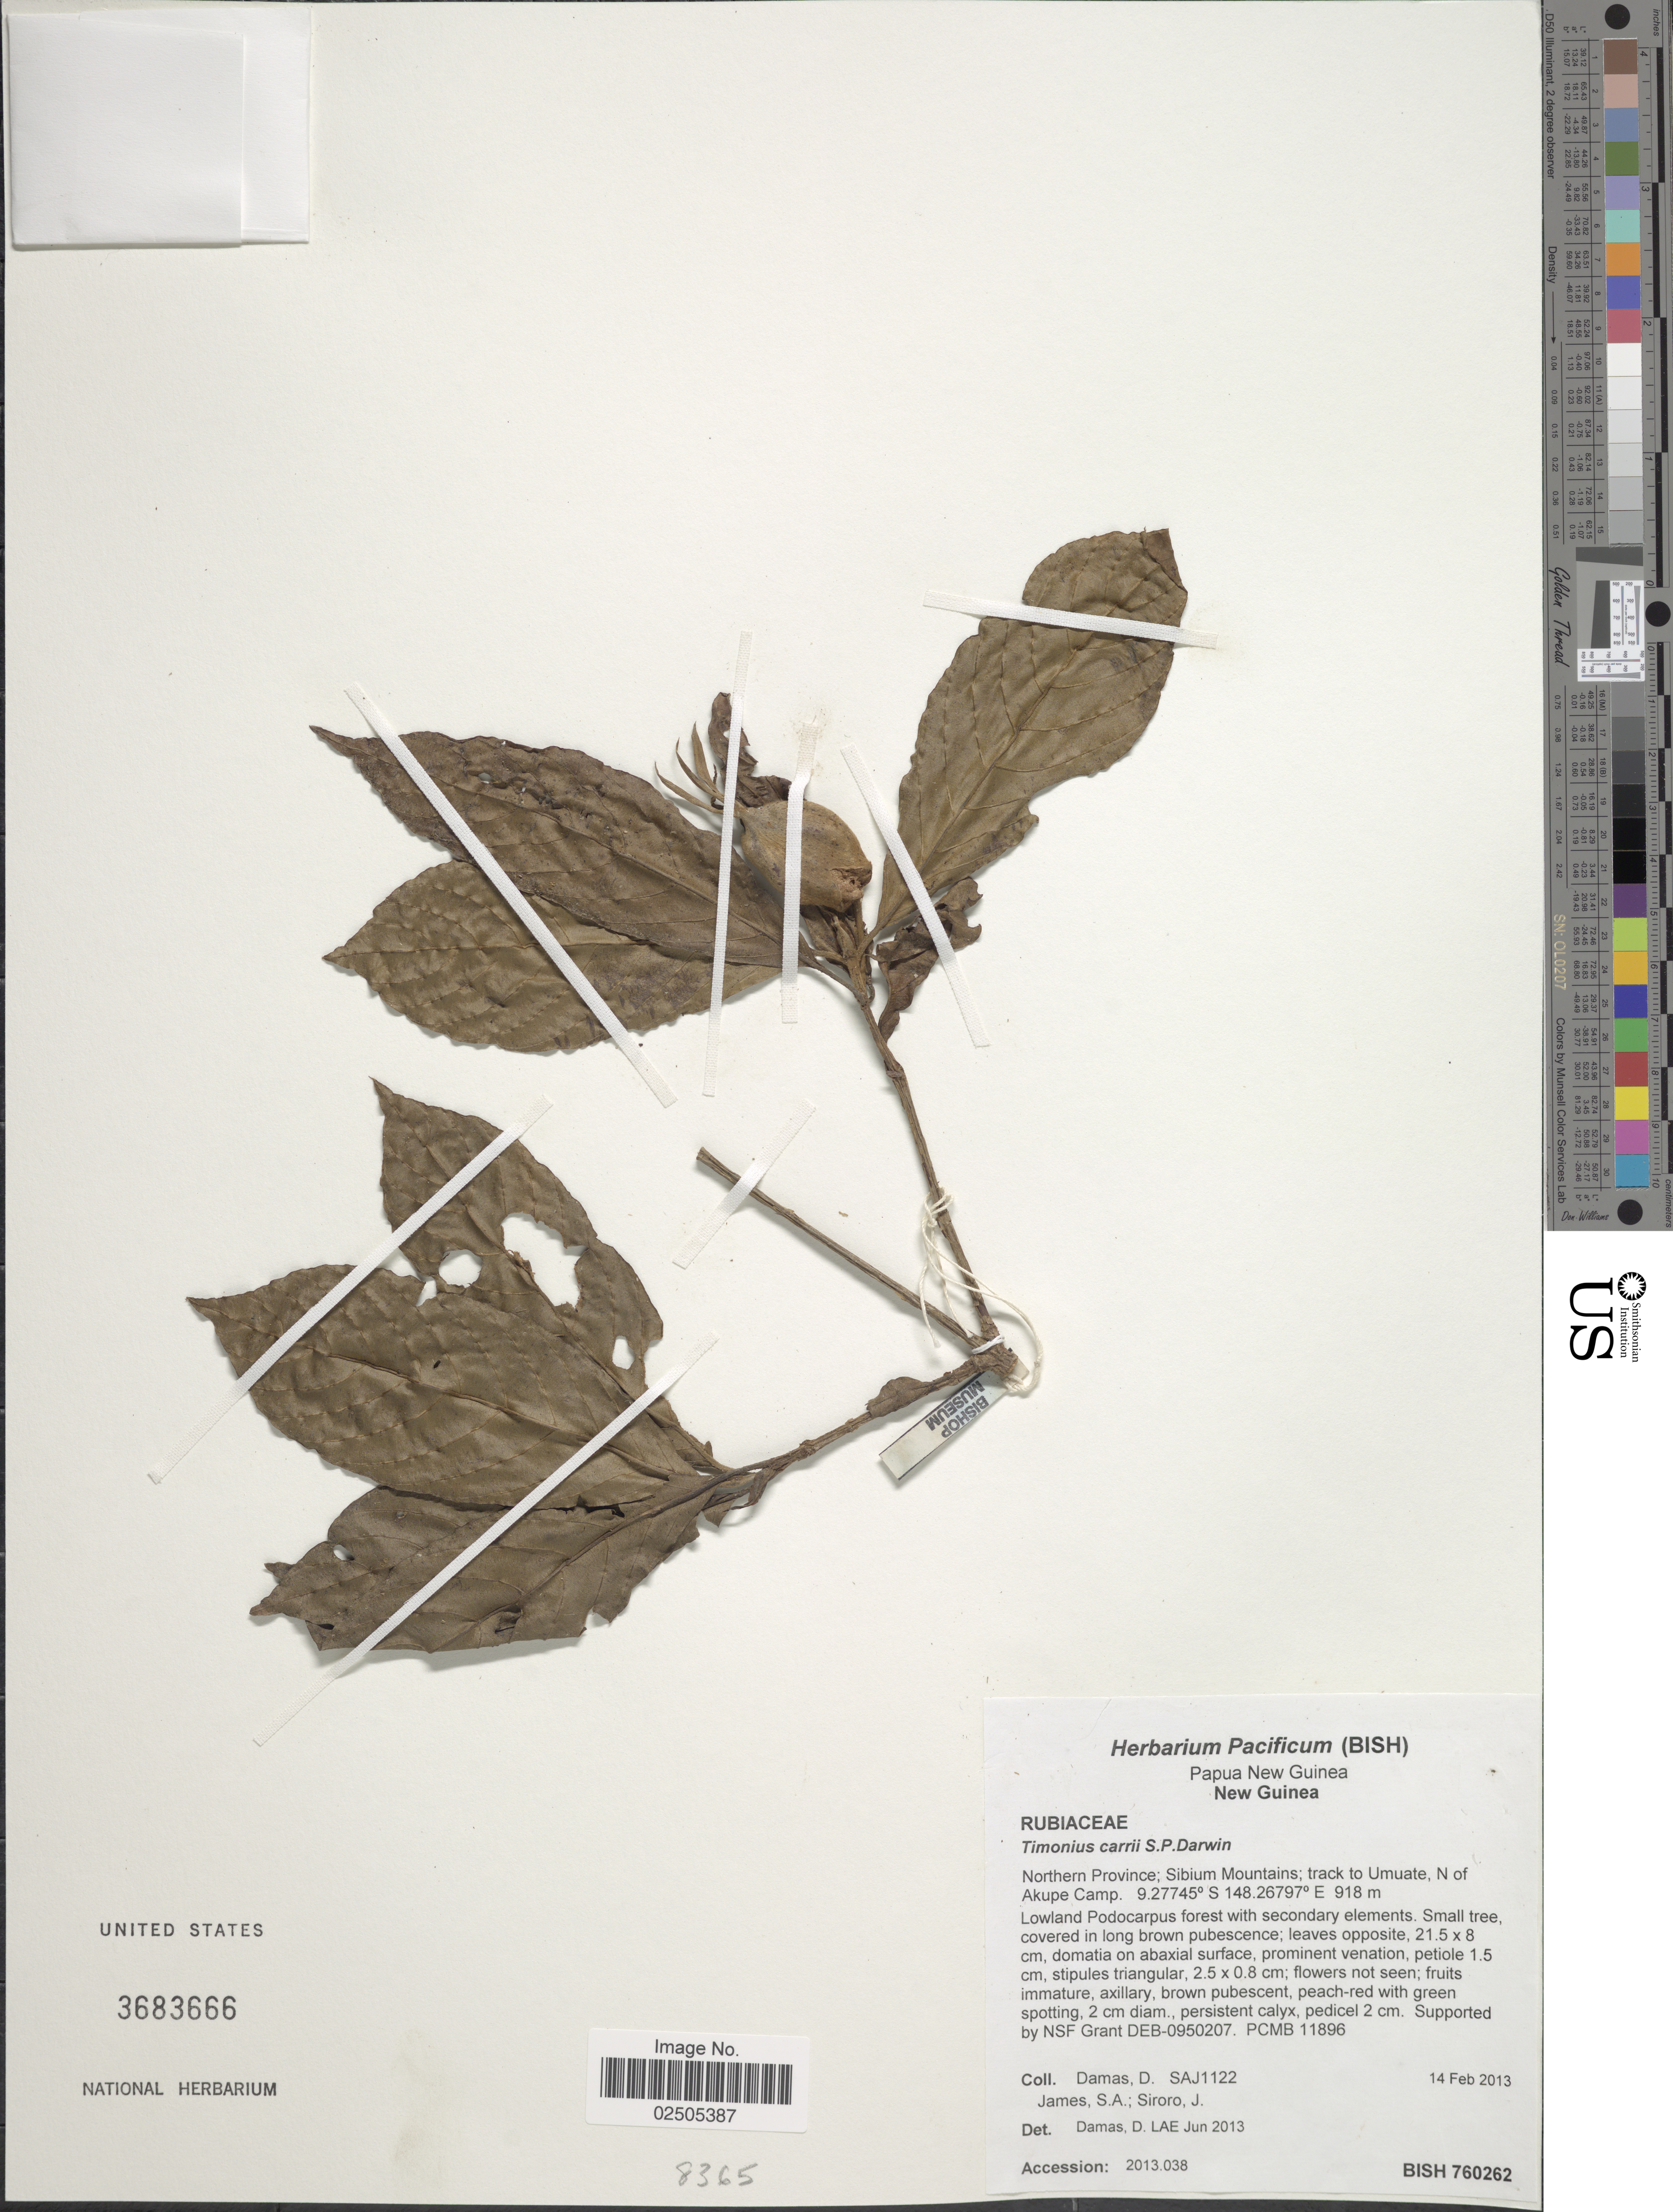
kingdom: Plantae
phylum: Tracheophyta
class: Magnoliopsida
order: Gentianales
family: Rubiaceae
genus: Timonius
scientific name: Timonius carrii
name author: S.P. Darwin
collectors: D. Damas, S. James & J. Siroro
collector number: SAJ1122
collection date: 2013-02-14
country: Papua New Guinea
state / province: Northern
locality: New Guinea, Northern Province; Sibium Mountains; track to Umuate, N of Akupe Camp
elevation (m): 918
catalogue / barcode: US 3683666